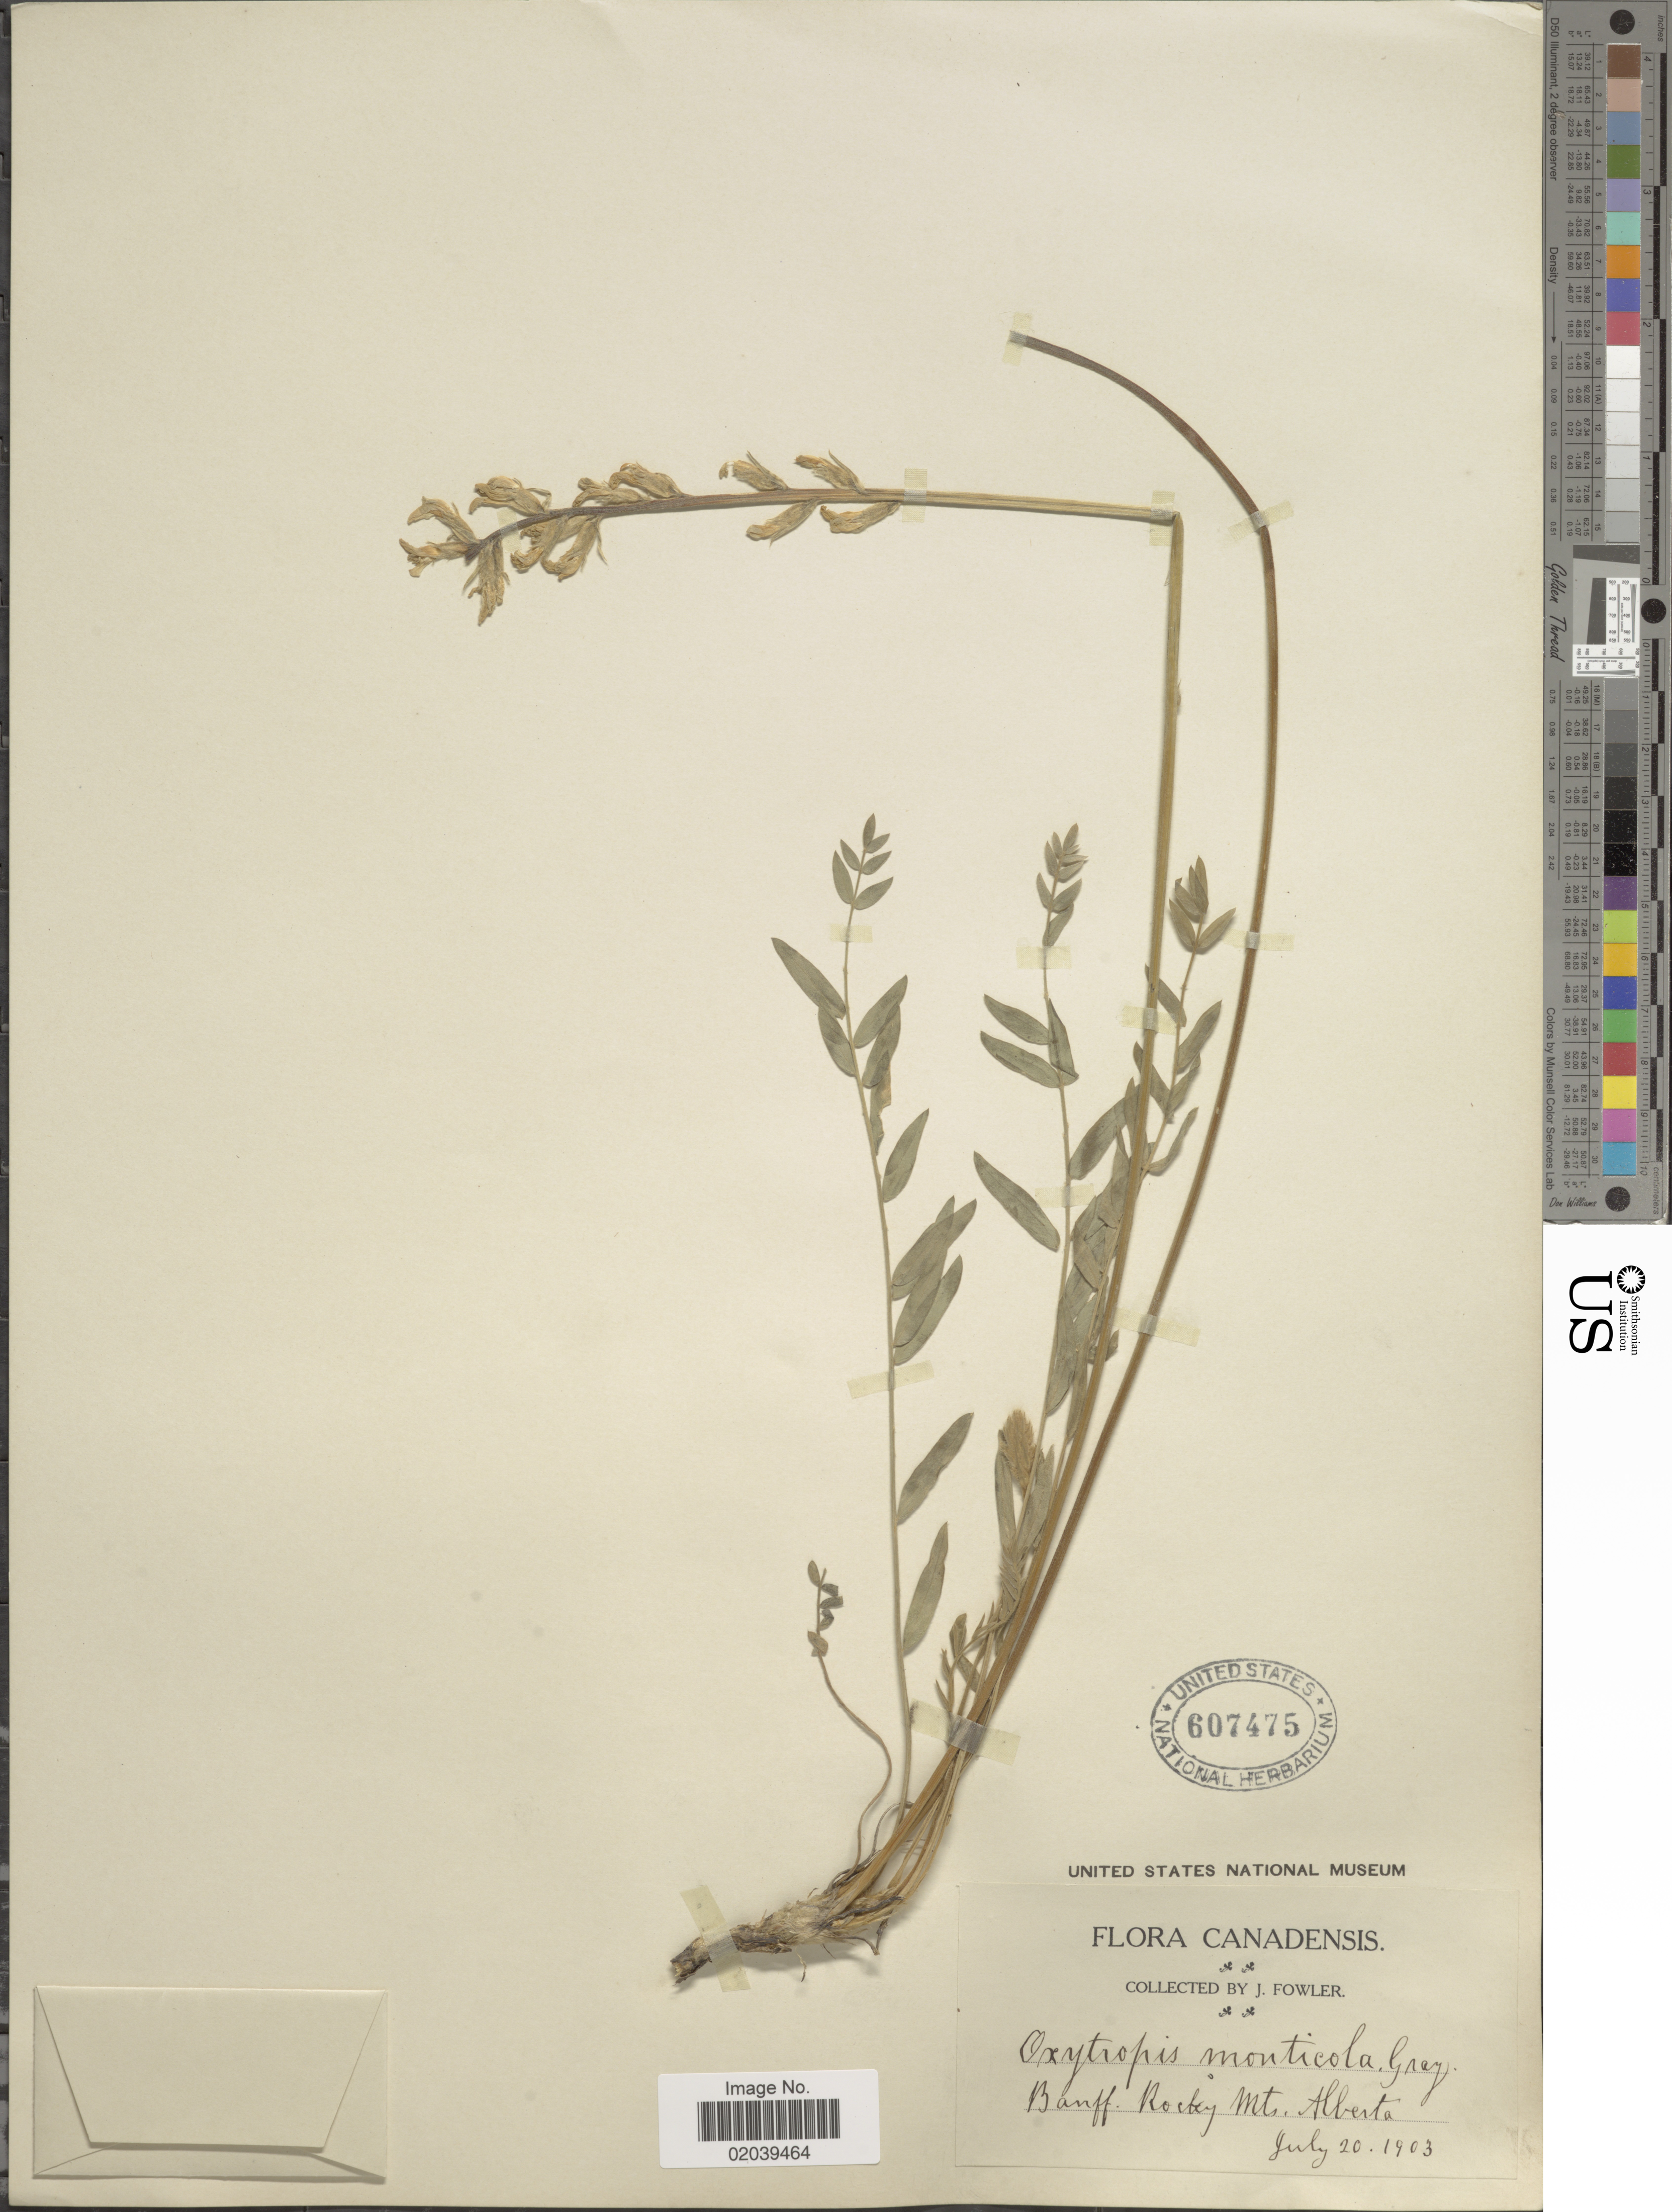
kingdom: Plantae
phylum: Tracheophyta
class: Magnoliopsida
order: Fabales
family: Fabaceae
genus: Oxytropis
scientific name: Oxytropis campestris var. gracilis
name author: (A. Nelson) Barneby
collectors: J. P. Fowler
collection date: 1903-07-20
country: Canada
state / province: Alberta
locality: Canadensis. Banff. Rocky Mts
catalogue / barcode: US 607475